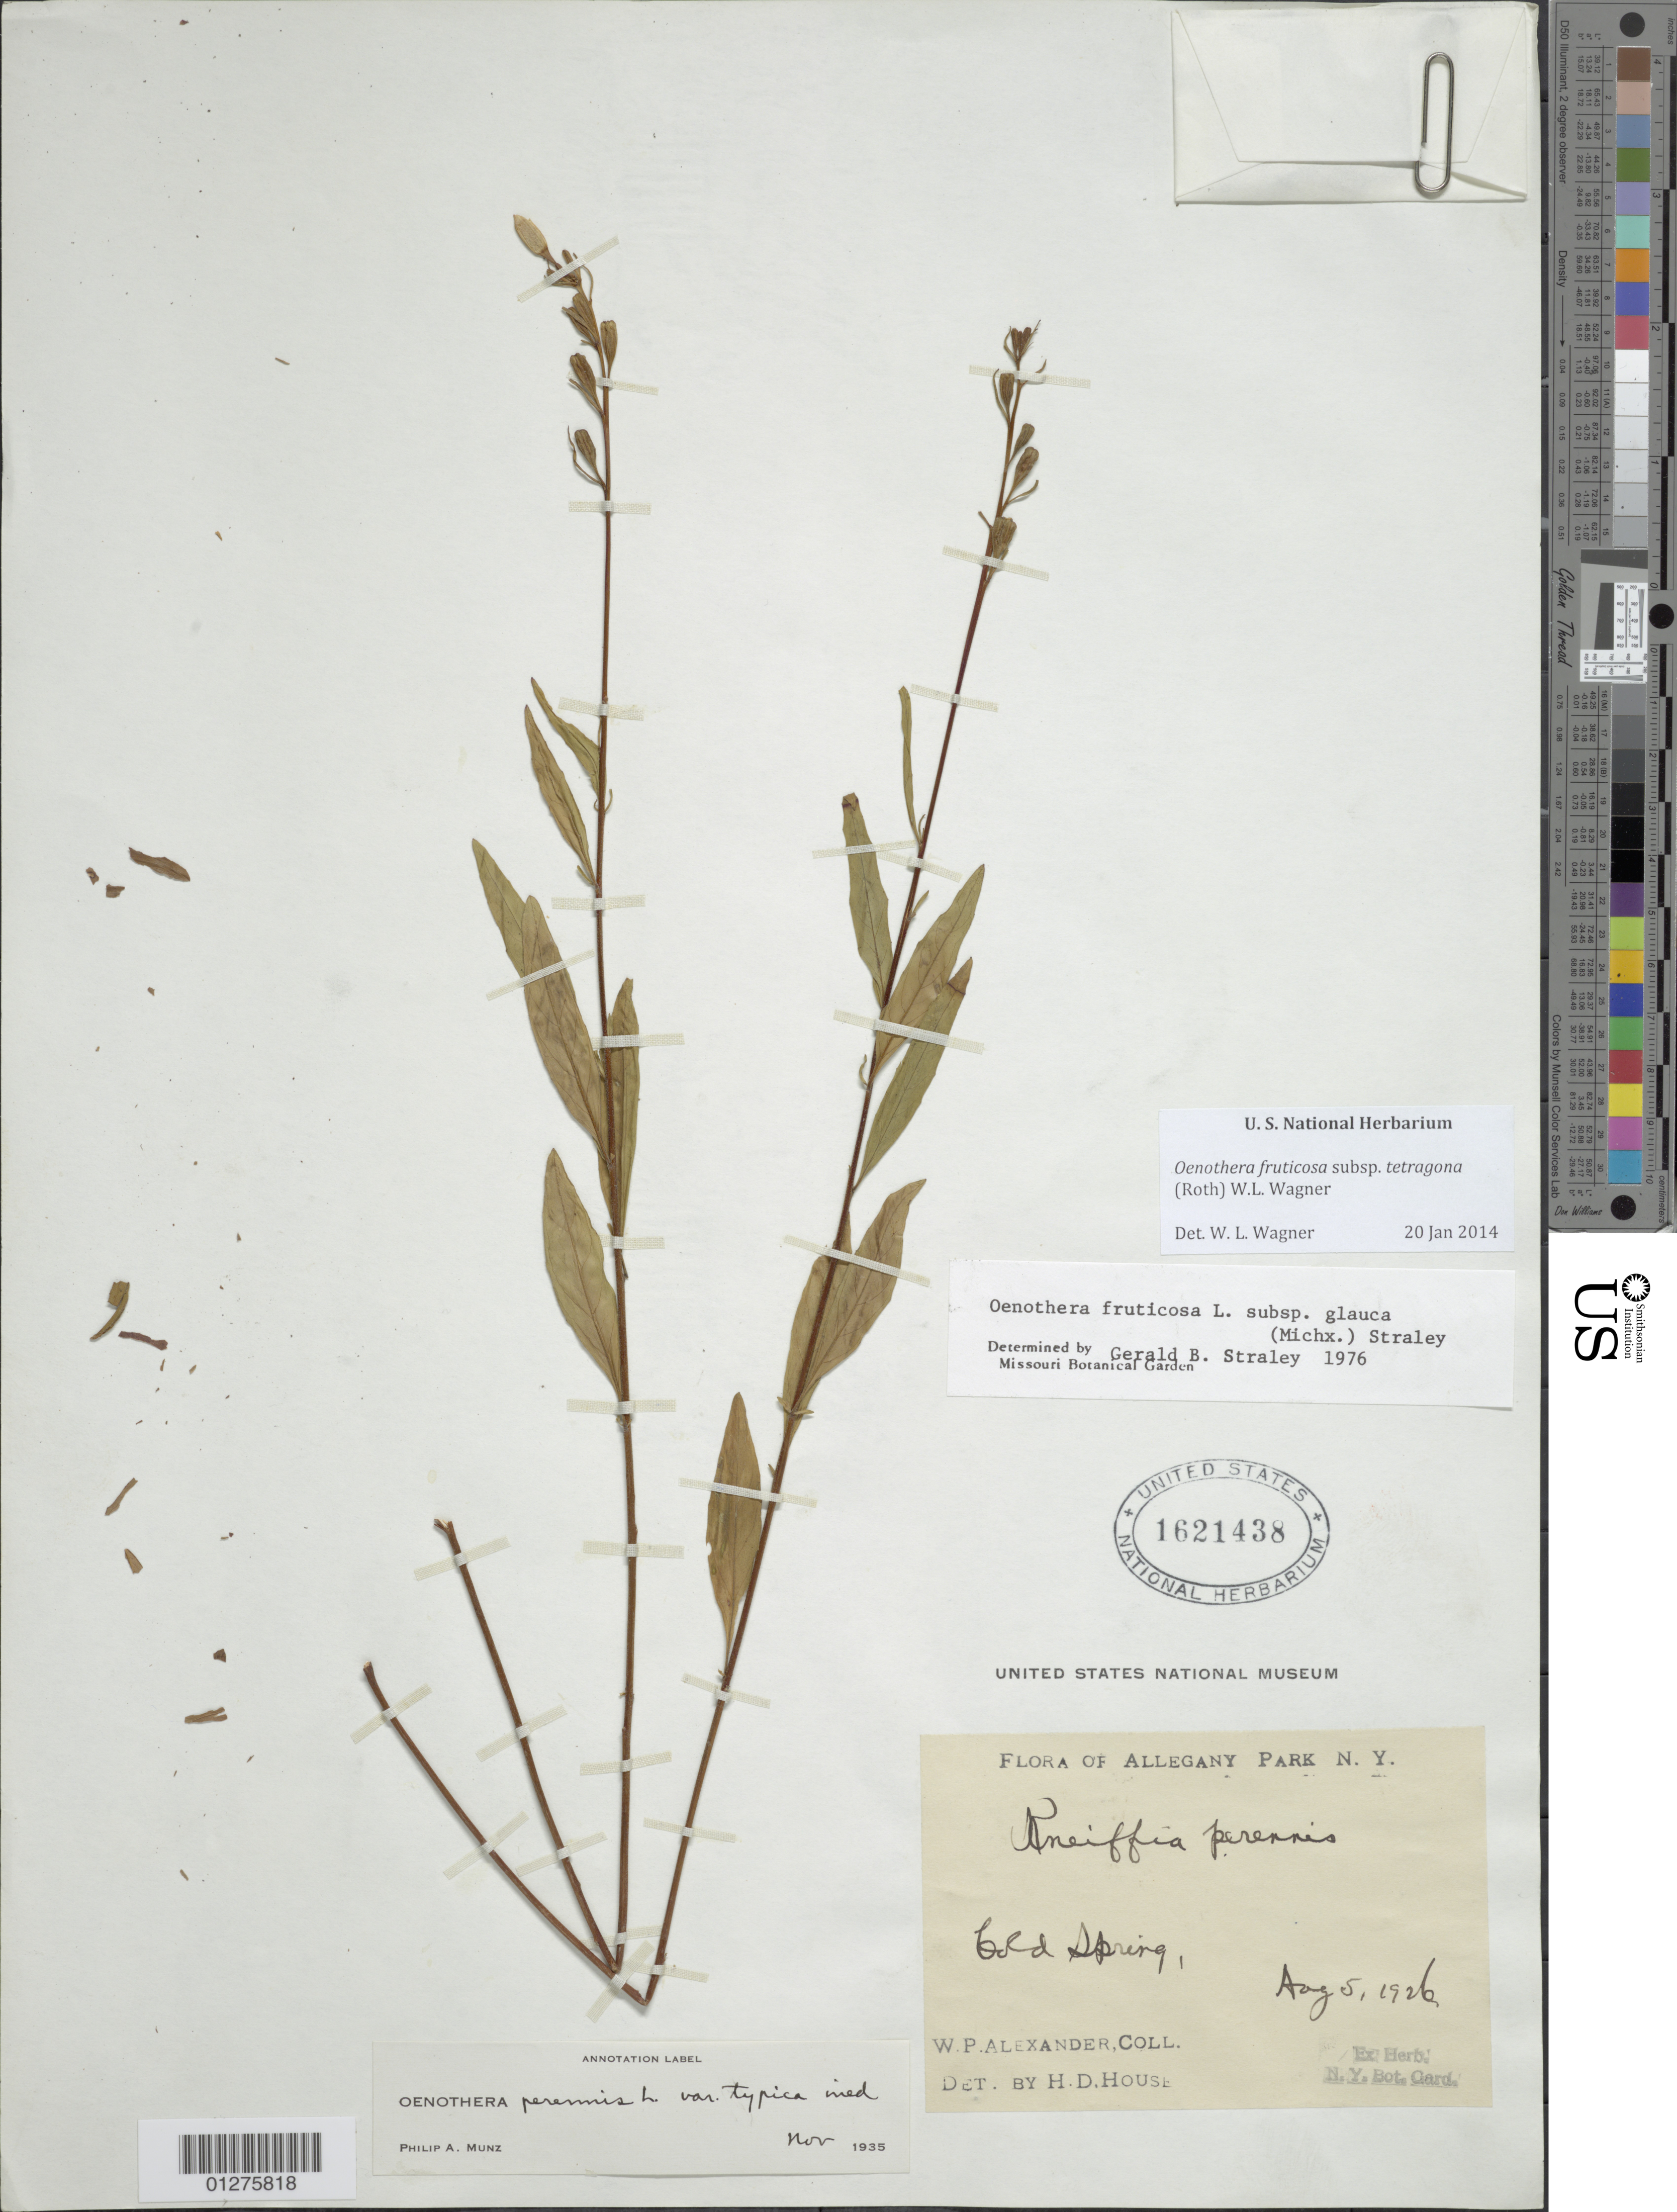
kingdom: Plantae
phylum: Tracheophyta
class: Magnoliopsida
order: Myrtales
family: Onagraceae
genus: Oenothera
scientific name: Oenothera fruticosa subsp. tetragona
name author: (Roth) W.L. Wagner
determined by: Wagner, W. L., (BOT), Smithsonian Institution - National Museum of Natural History (UNITED STATES)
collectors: W. P. Alexander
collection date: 1926-08-05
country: United States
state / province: New York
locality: Cold Spring.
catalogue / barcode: US 1621438